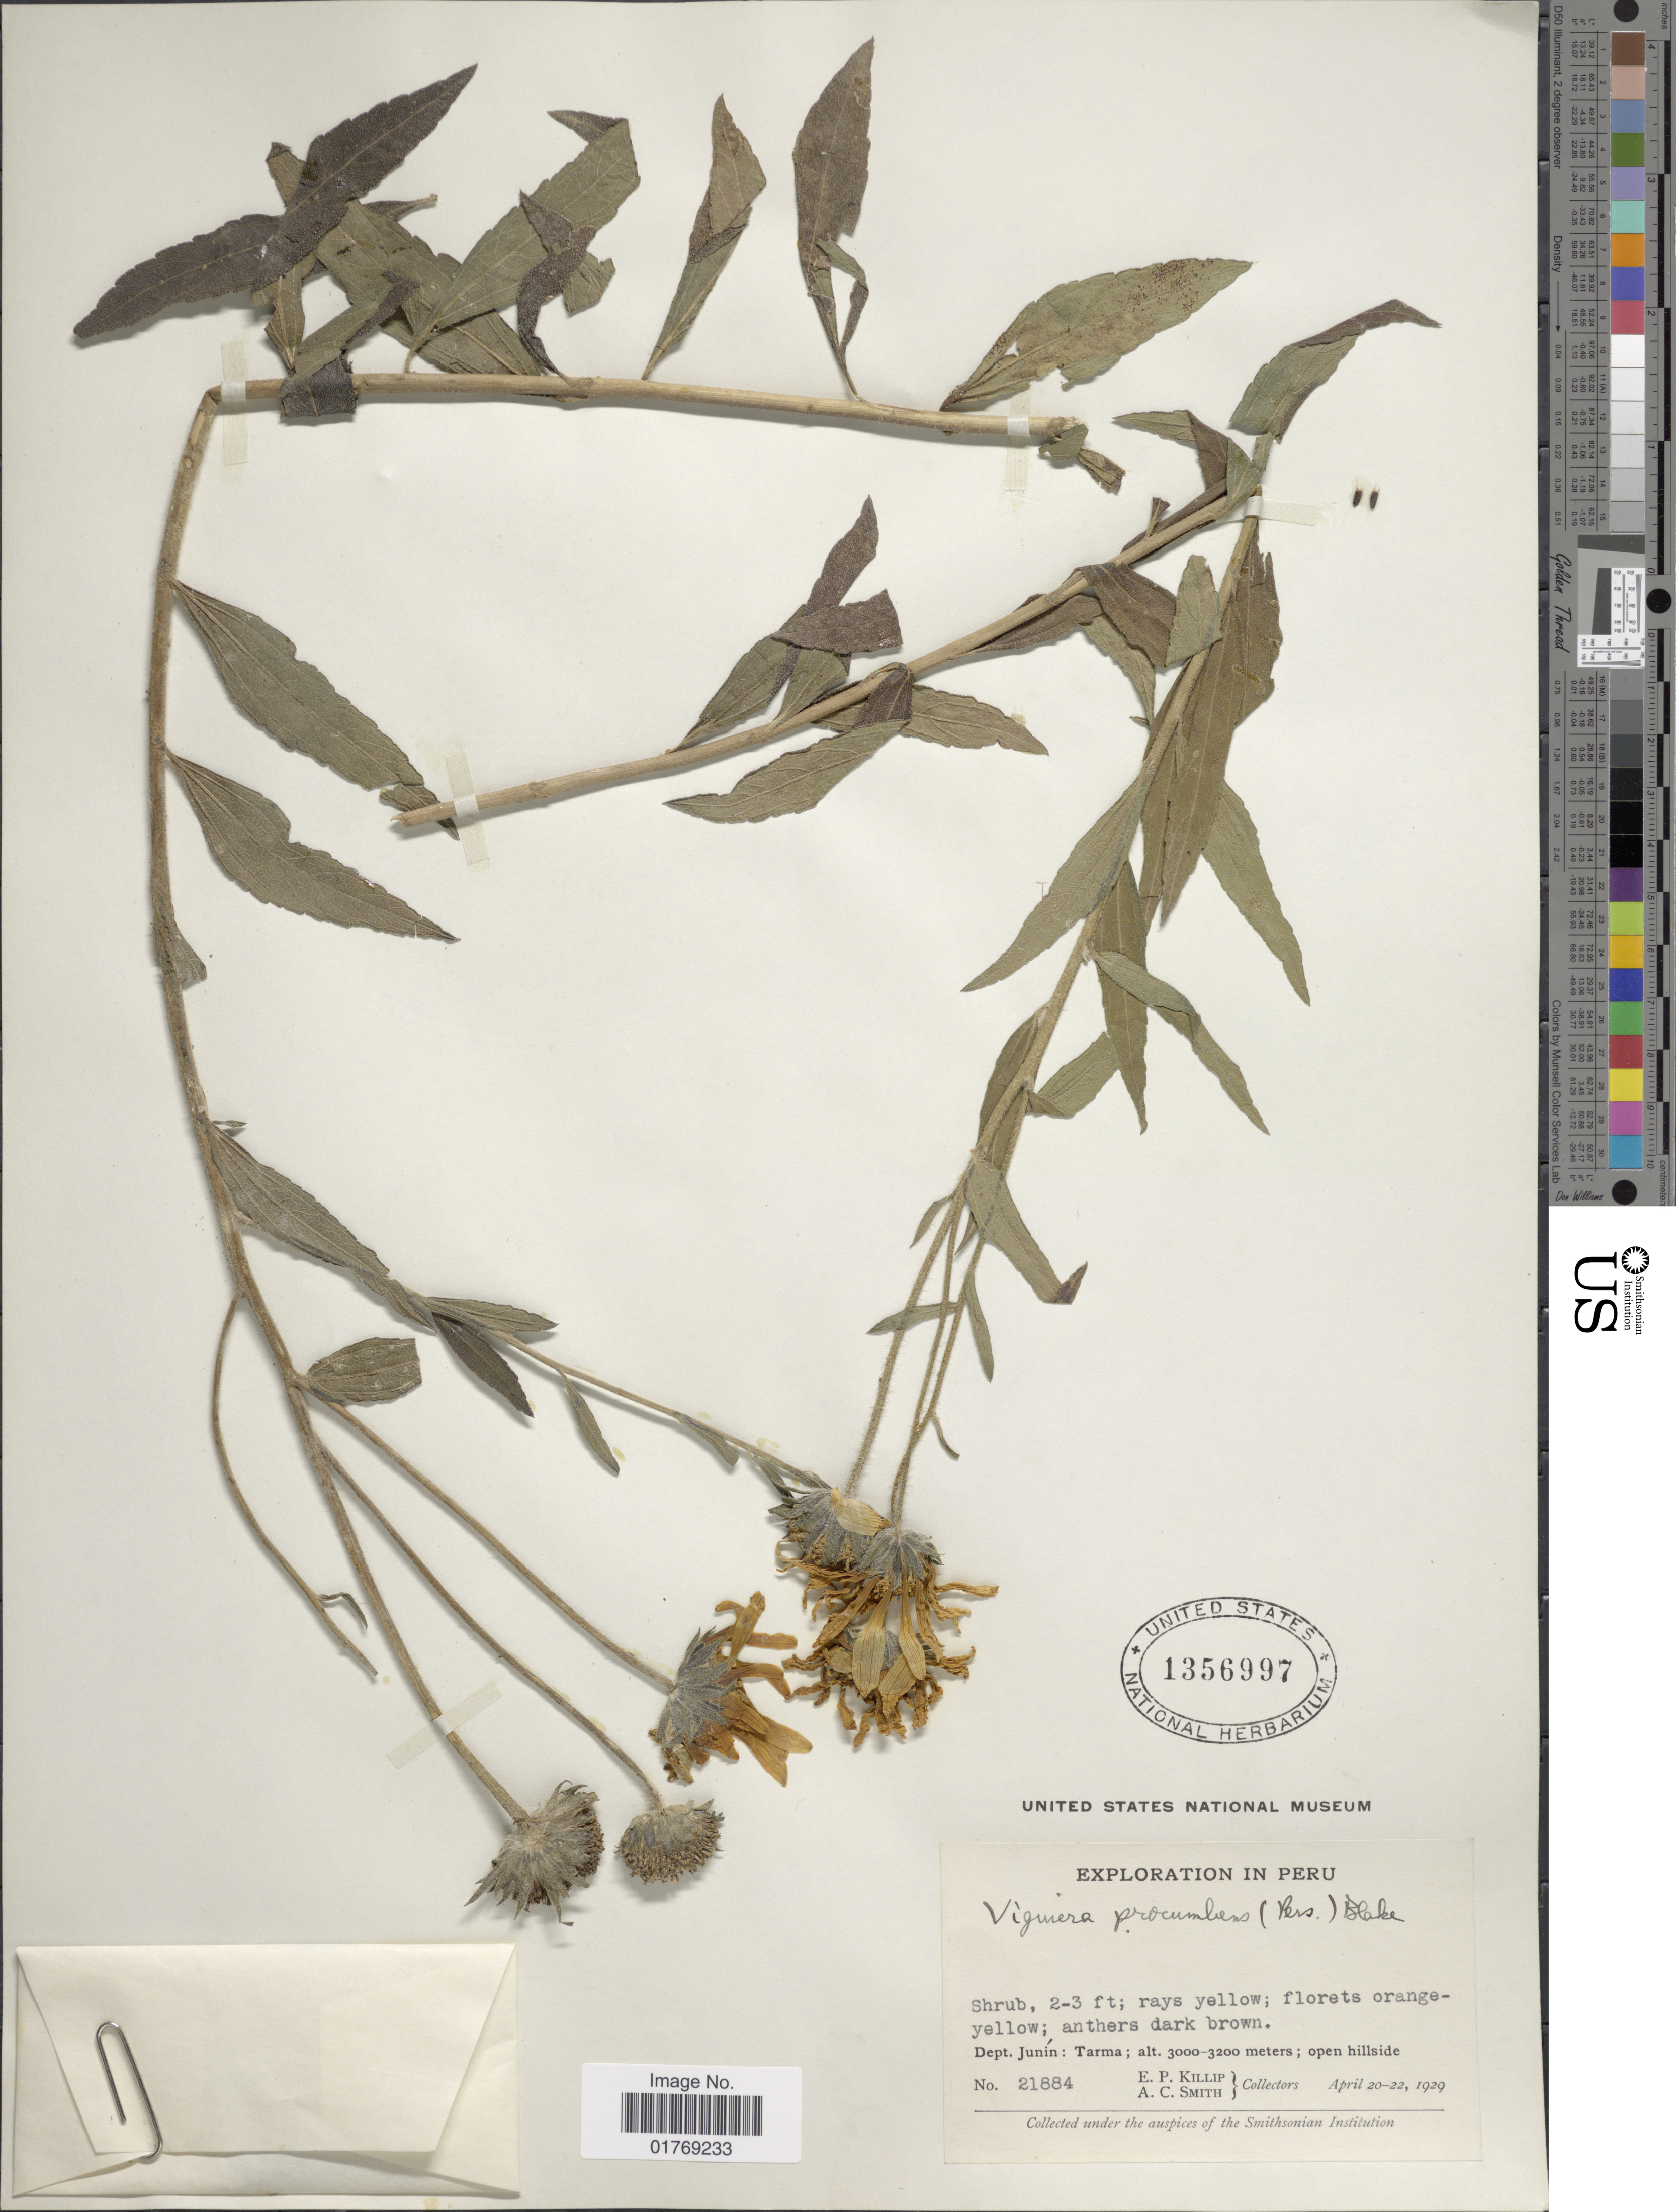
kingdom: Plantae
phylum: Tracheophyta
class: Magnoliopsida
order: Asterales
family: Asteraceae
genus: Viguiera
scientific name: Viguiera sp.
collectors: E. P. Killip & A. C. Smith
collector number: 21884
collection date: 1929-04-20/1929-04-22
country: Peru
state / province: Junín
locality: Dept. Junín: Tarma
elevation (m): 3000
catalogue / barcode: US 1356997